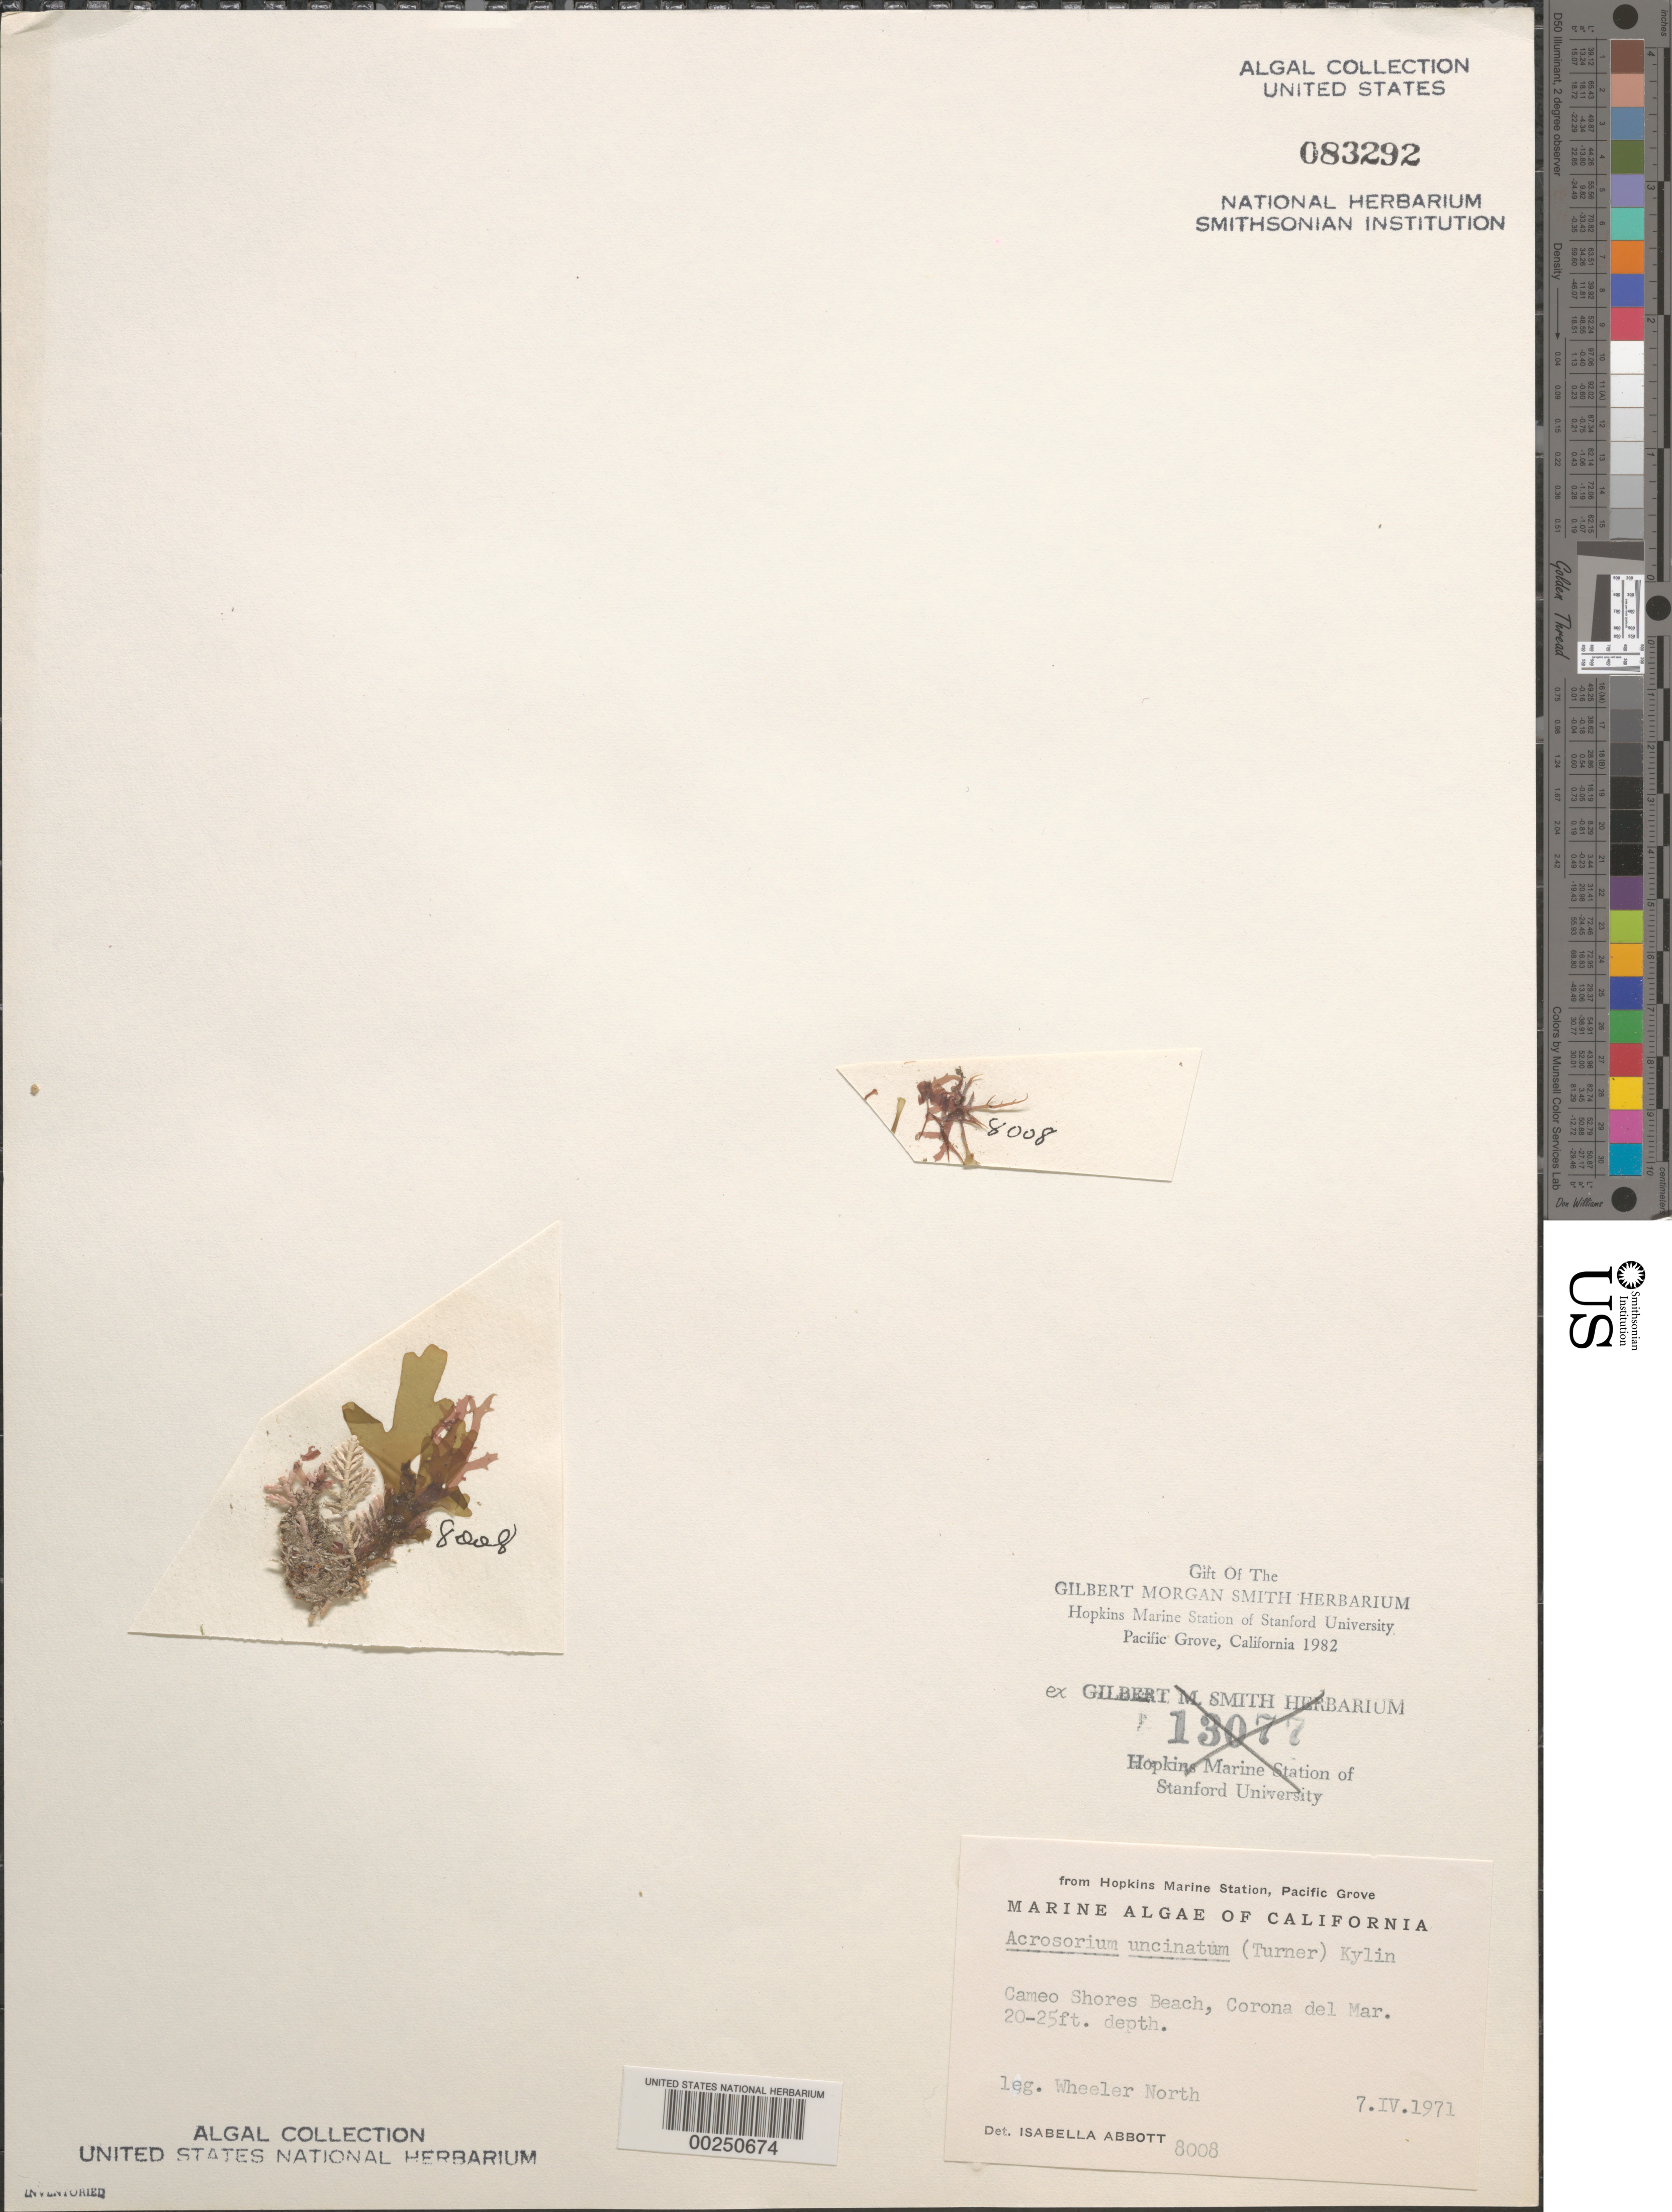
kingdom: Plantae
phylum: Rhodophyta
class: Florideophyceae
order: Ceramiales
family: Delesseriaceae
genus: Cryptopleura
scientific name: Cryptopleura ramosa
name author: (Huds.) L.M. Newton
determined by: Algae name updating Project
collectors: W. North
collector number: IAA 8008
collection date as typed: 07 Apr 1971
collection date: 1971-04-07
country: United States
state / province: California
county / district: Orange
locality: Cameo Shores Beach, Corona del Mar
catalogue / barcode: US 83292